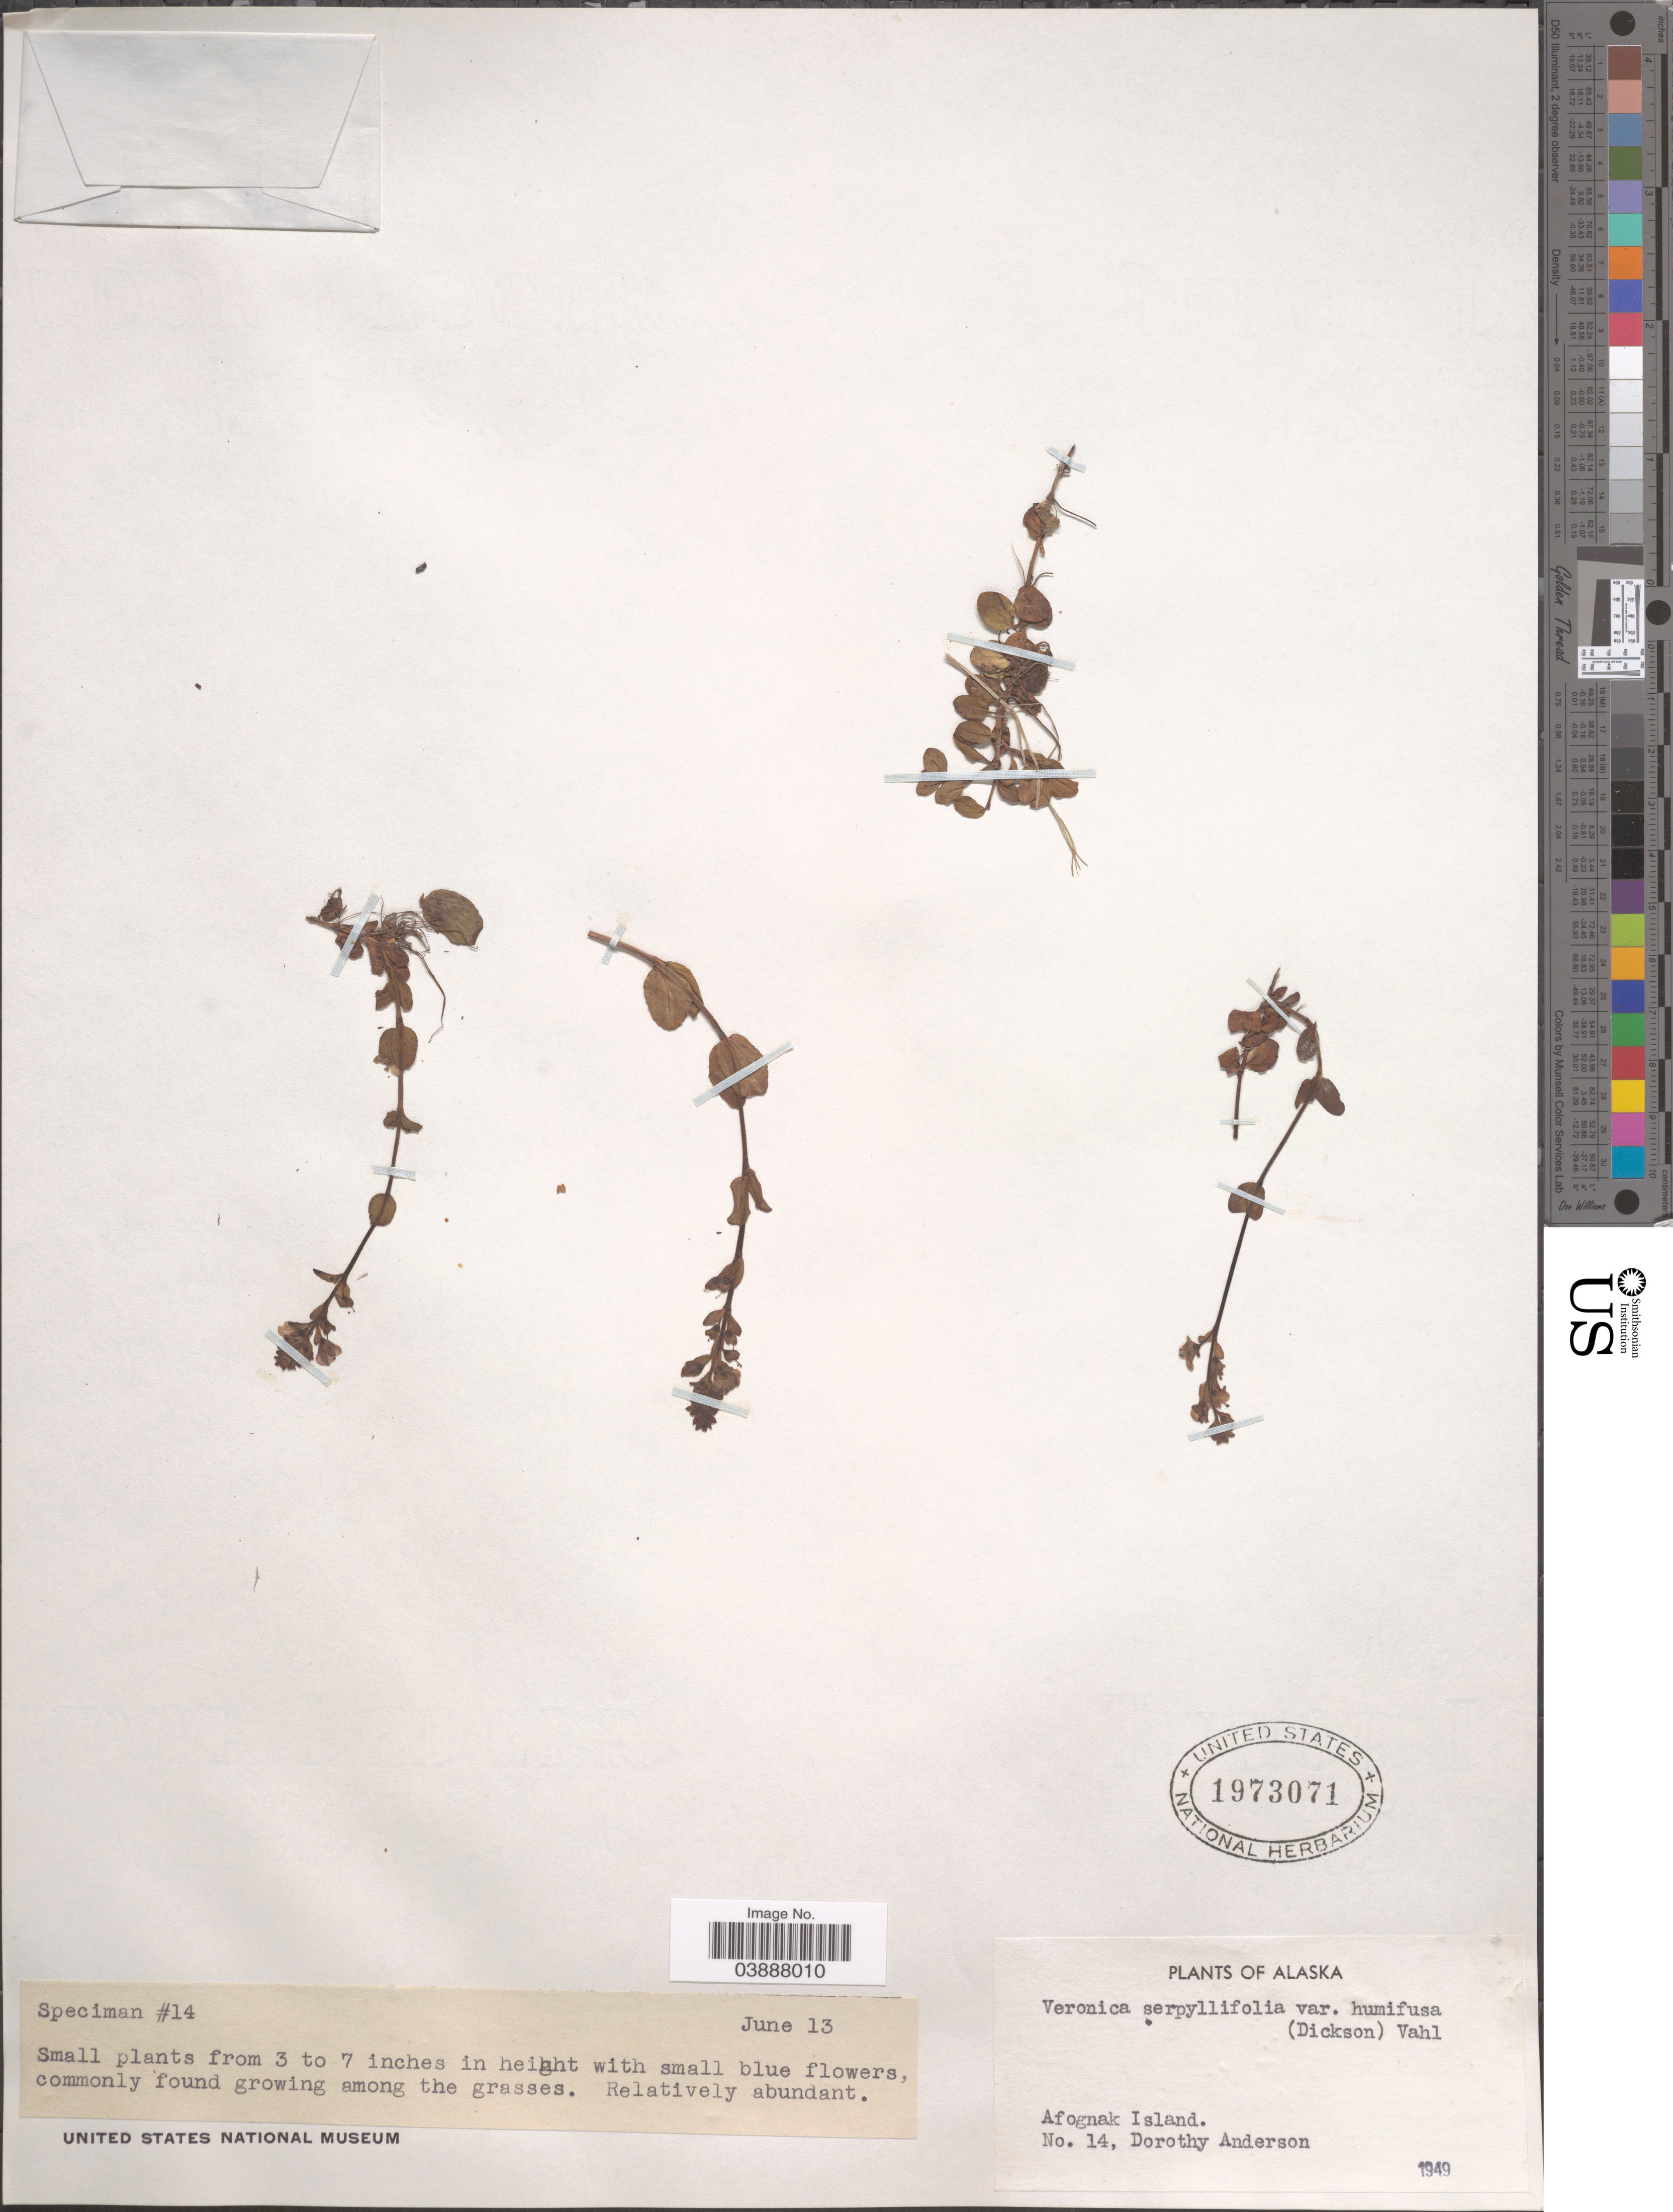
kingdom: Plantae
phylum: Tracheophyta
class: Magnoliopsida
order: Lamiales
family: Plantaginaceae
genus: Veronica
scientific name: Veronica serpyllifolia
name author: L.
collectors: D. Anderson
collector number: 14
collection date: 1949-06-13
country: United States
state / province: Alaska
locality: Afognak Island.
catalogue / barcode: US 1973071